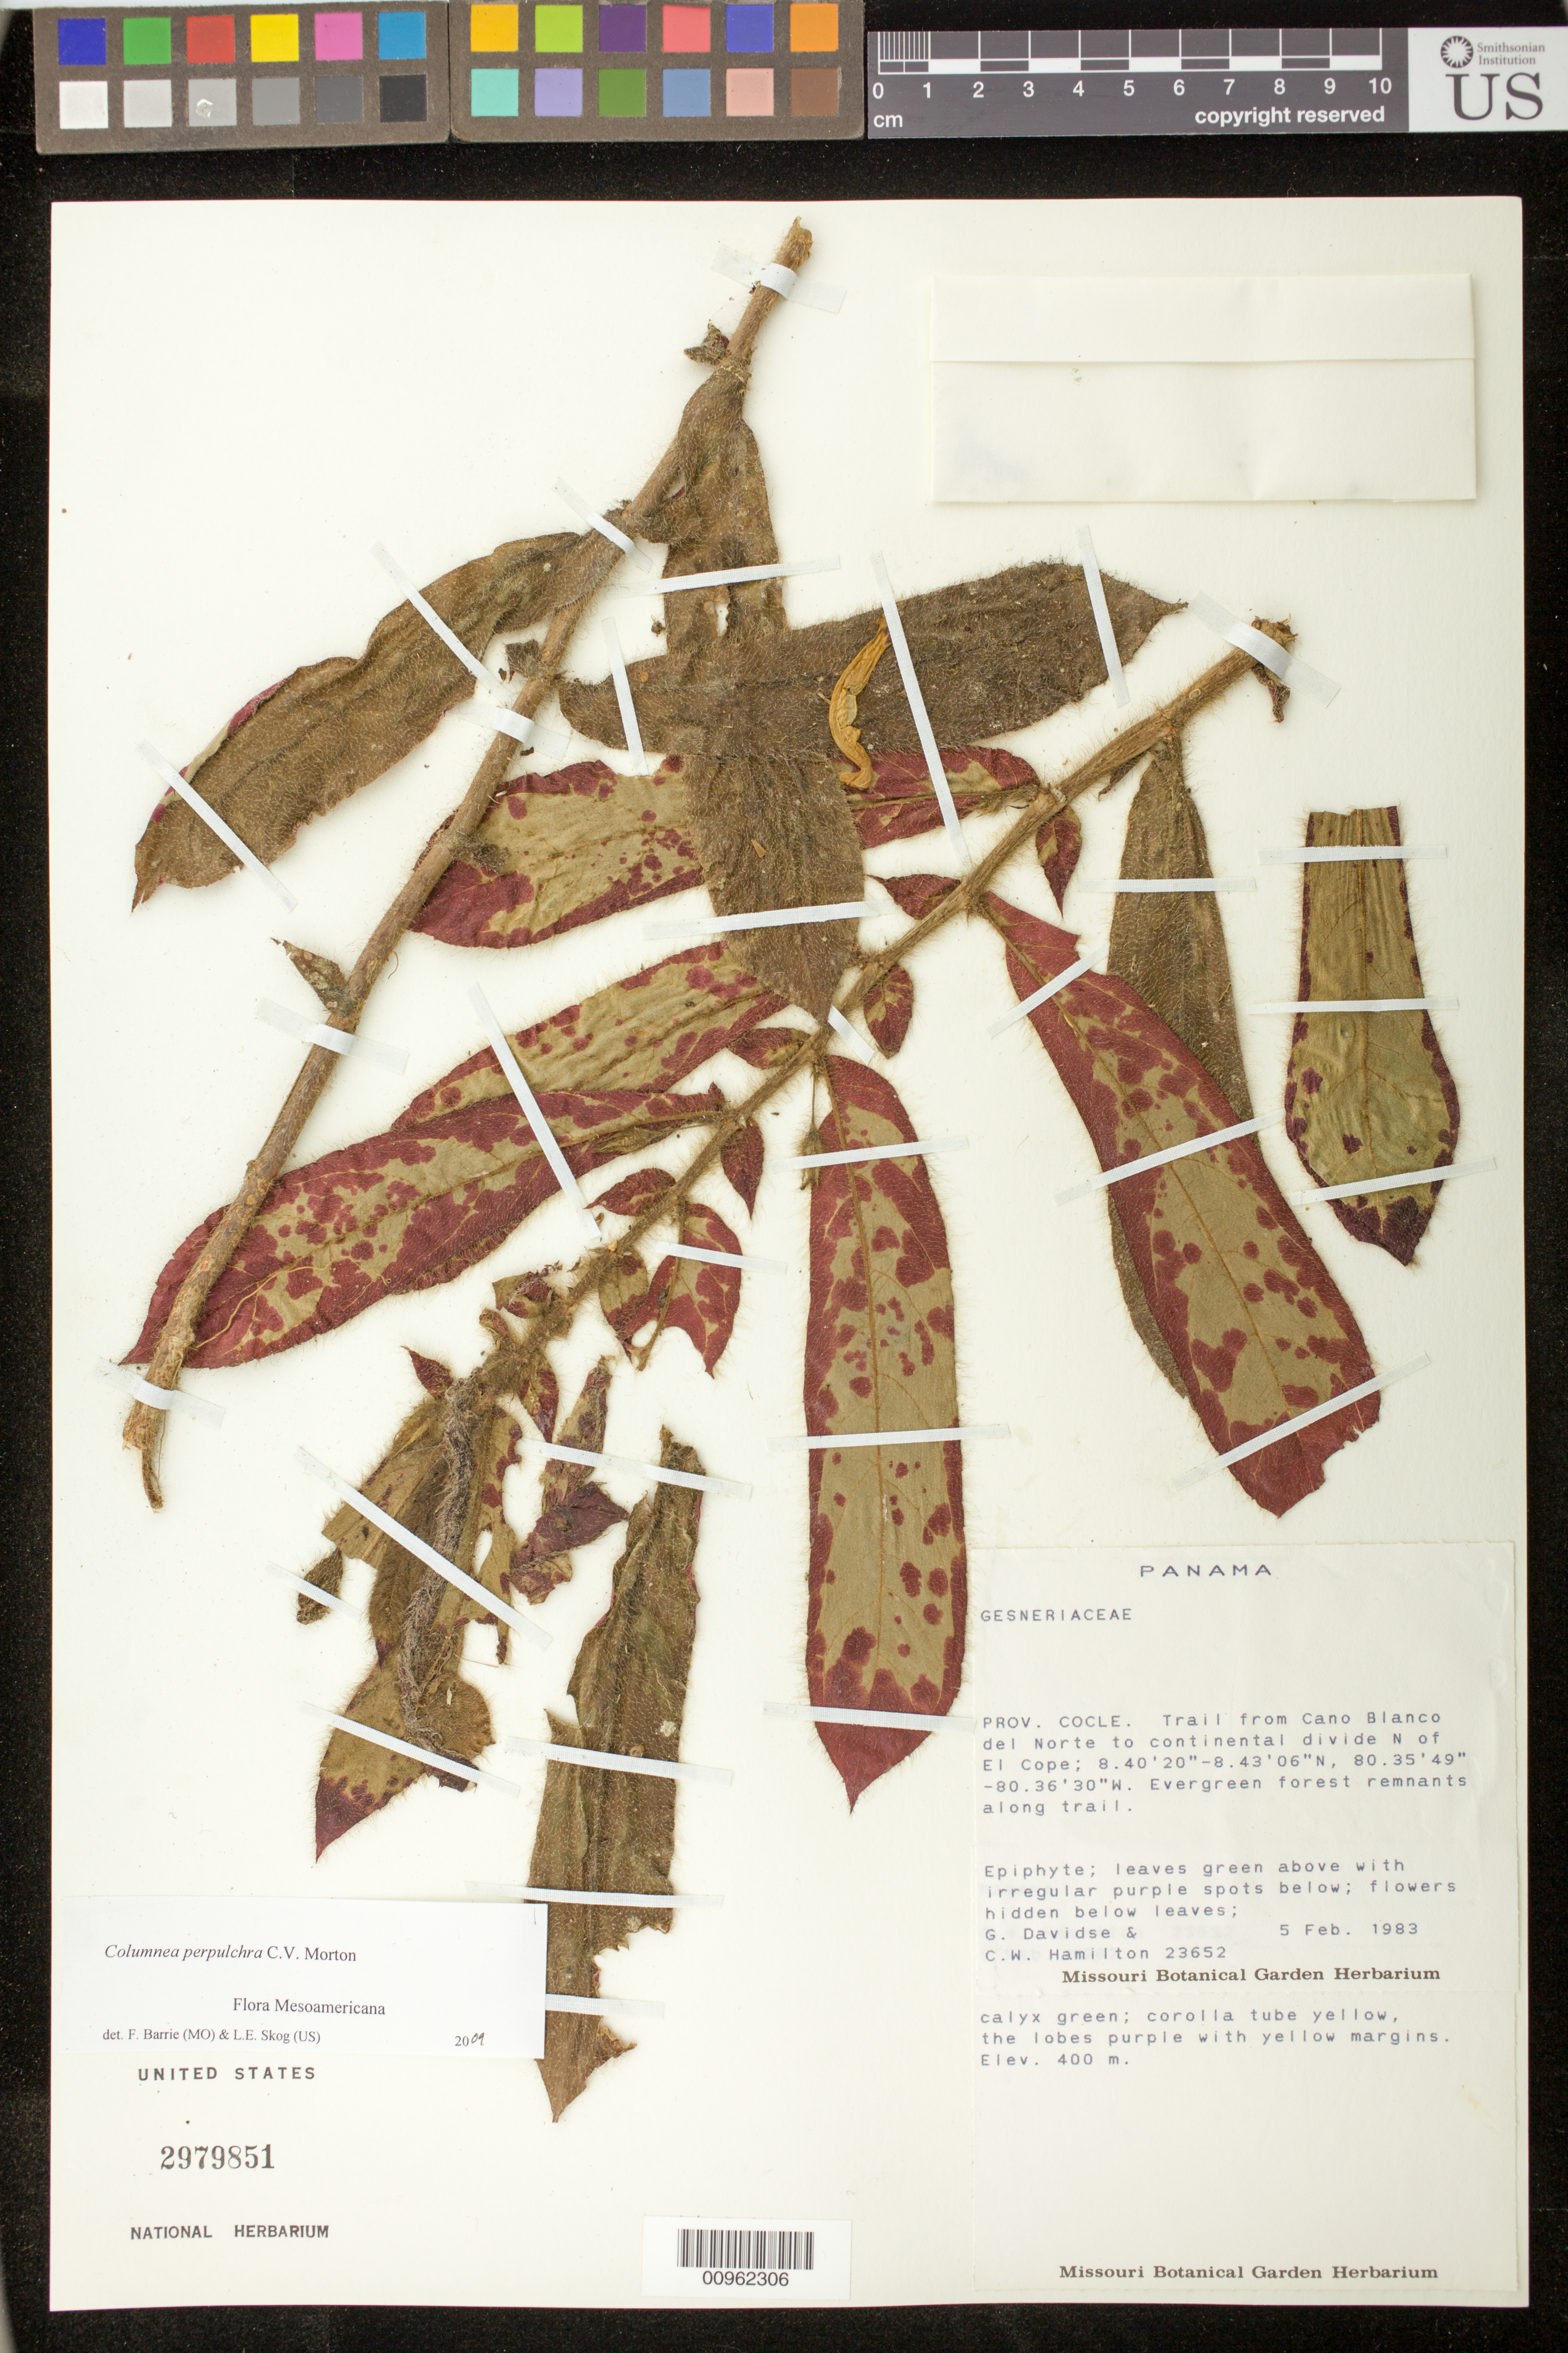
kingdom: Plantae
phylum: Tracheophyta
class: Magnoliopsida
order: Lamiales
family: Gesneriaceae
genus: Columnea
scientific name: Columnea perpulchra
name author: C.V. Morton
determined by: Barrie, F. R.; Skog, Laurence E.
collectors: G. Davidse & C. W. Hamilton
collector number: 23652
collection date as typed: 05 Feb 1983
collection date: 1983-02-05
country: Panama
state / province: Coclé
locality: Trail from Cano Blanco del Norte to continental divide N of El Cope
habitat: Evergreen forest remnants along trail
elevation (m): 400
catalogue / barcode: US 2979851